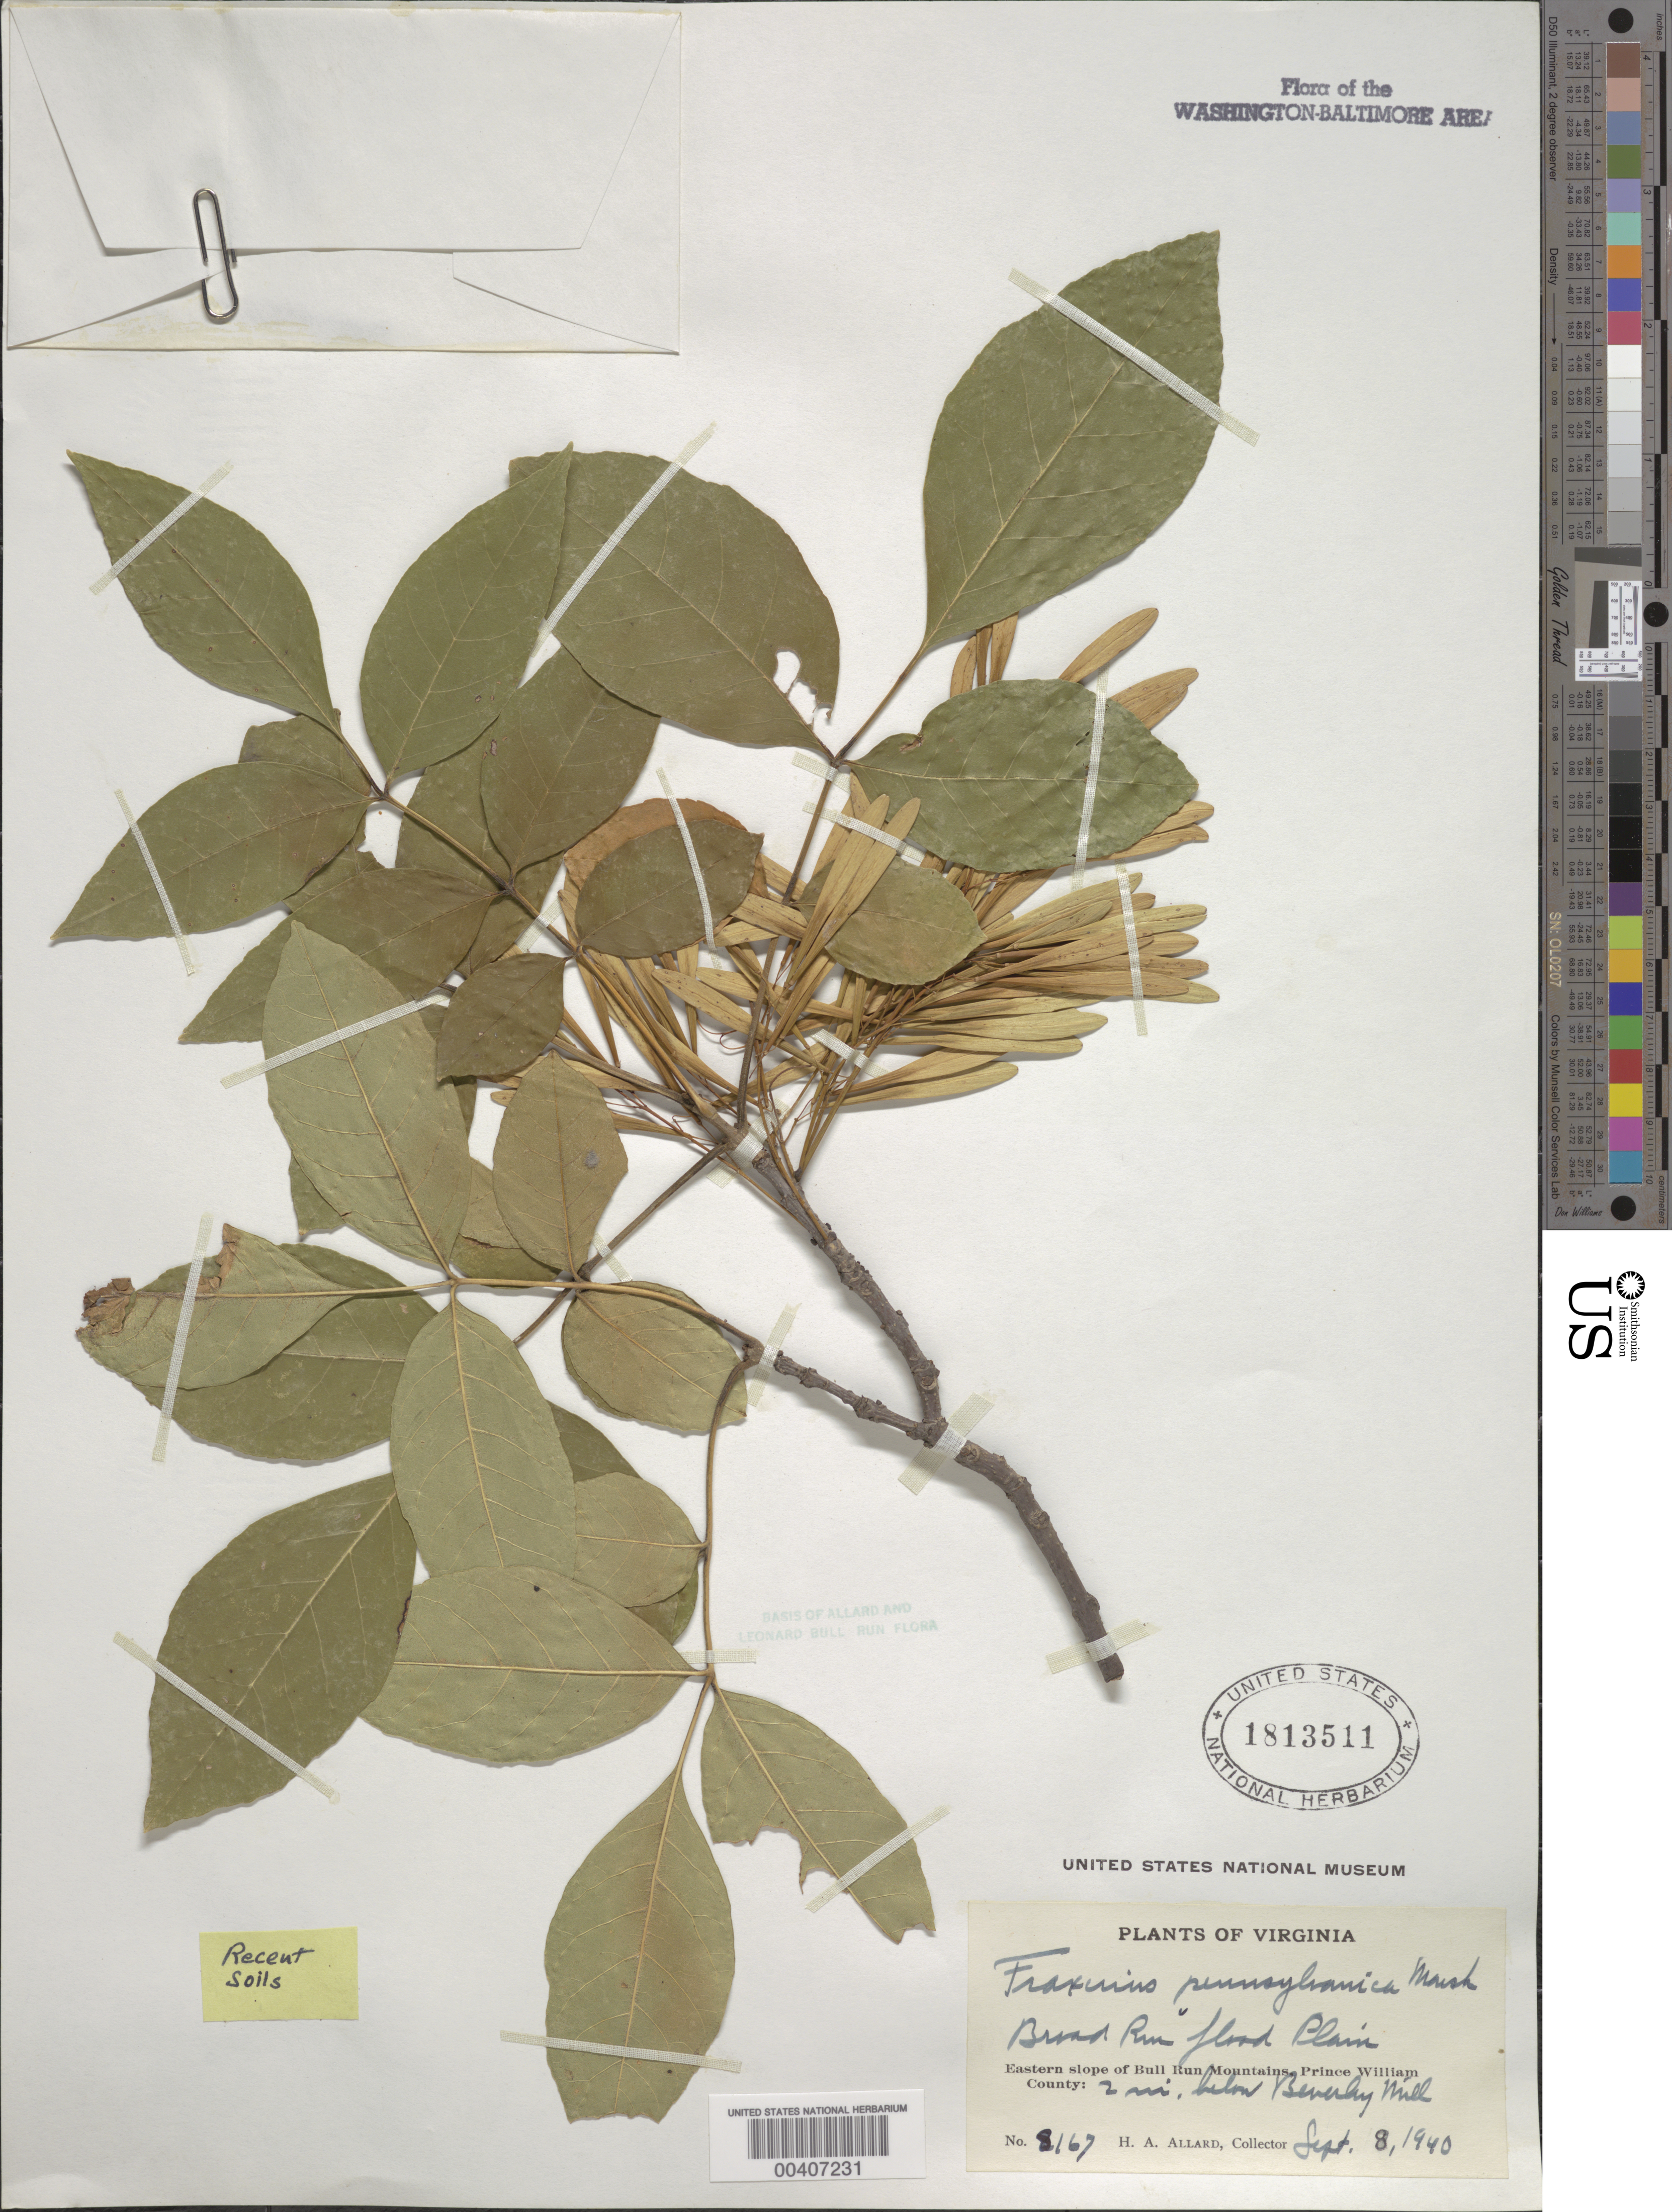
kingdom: Plantae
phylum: Tracheophyta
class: Magnoliopsida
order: Lamiales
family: Oleaceae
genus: Fraxinus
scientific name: Fraxinus pennsylvanica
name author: Marshall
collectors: H. A. Allard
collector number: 8167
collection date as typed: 08 Sep 1940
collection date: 1940-09-08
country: United States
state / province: Virginia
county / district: Prince William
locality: Broad Run below Beverley Mill, western slope of Bull Run Mts.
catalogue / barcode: US 1813511